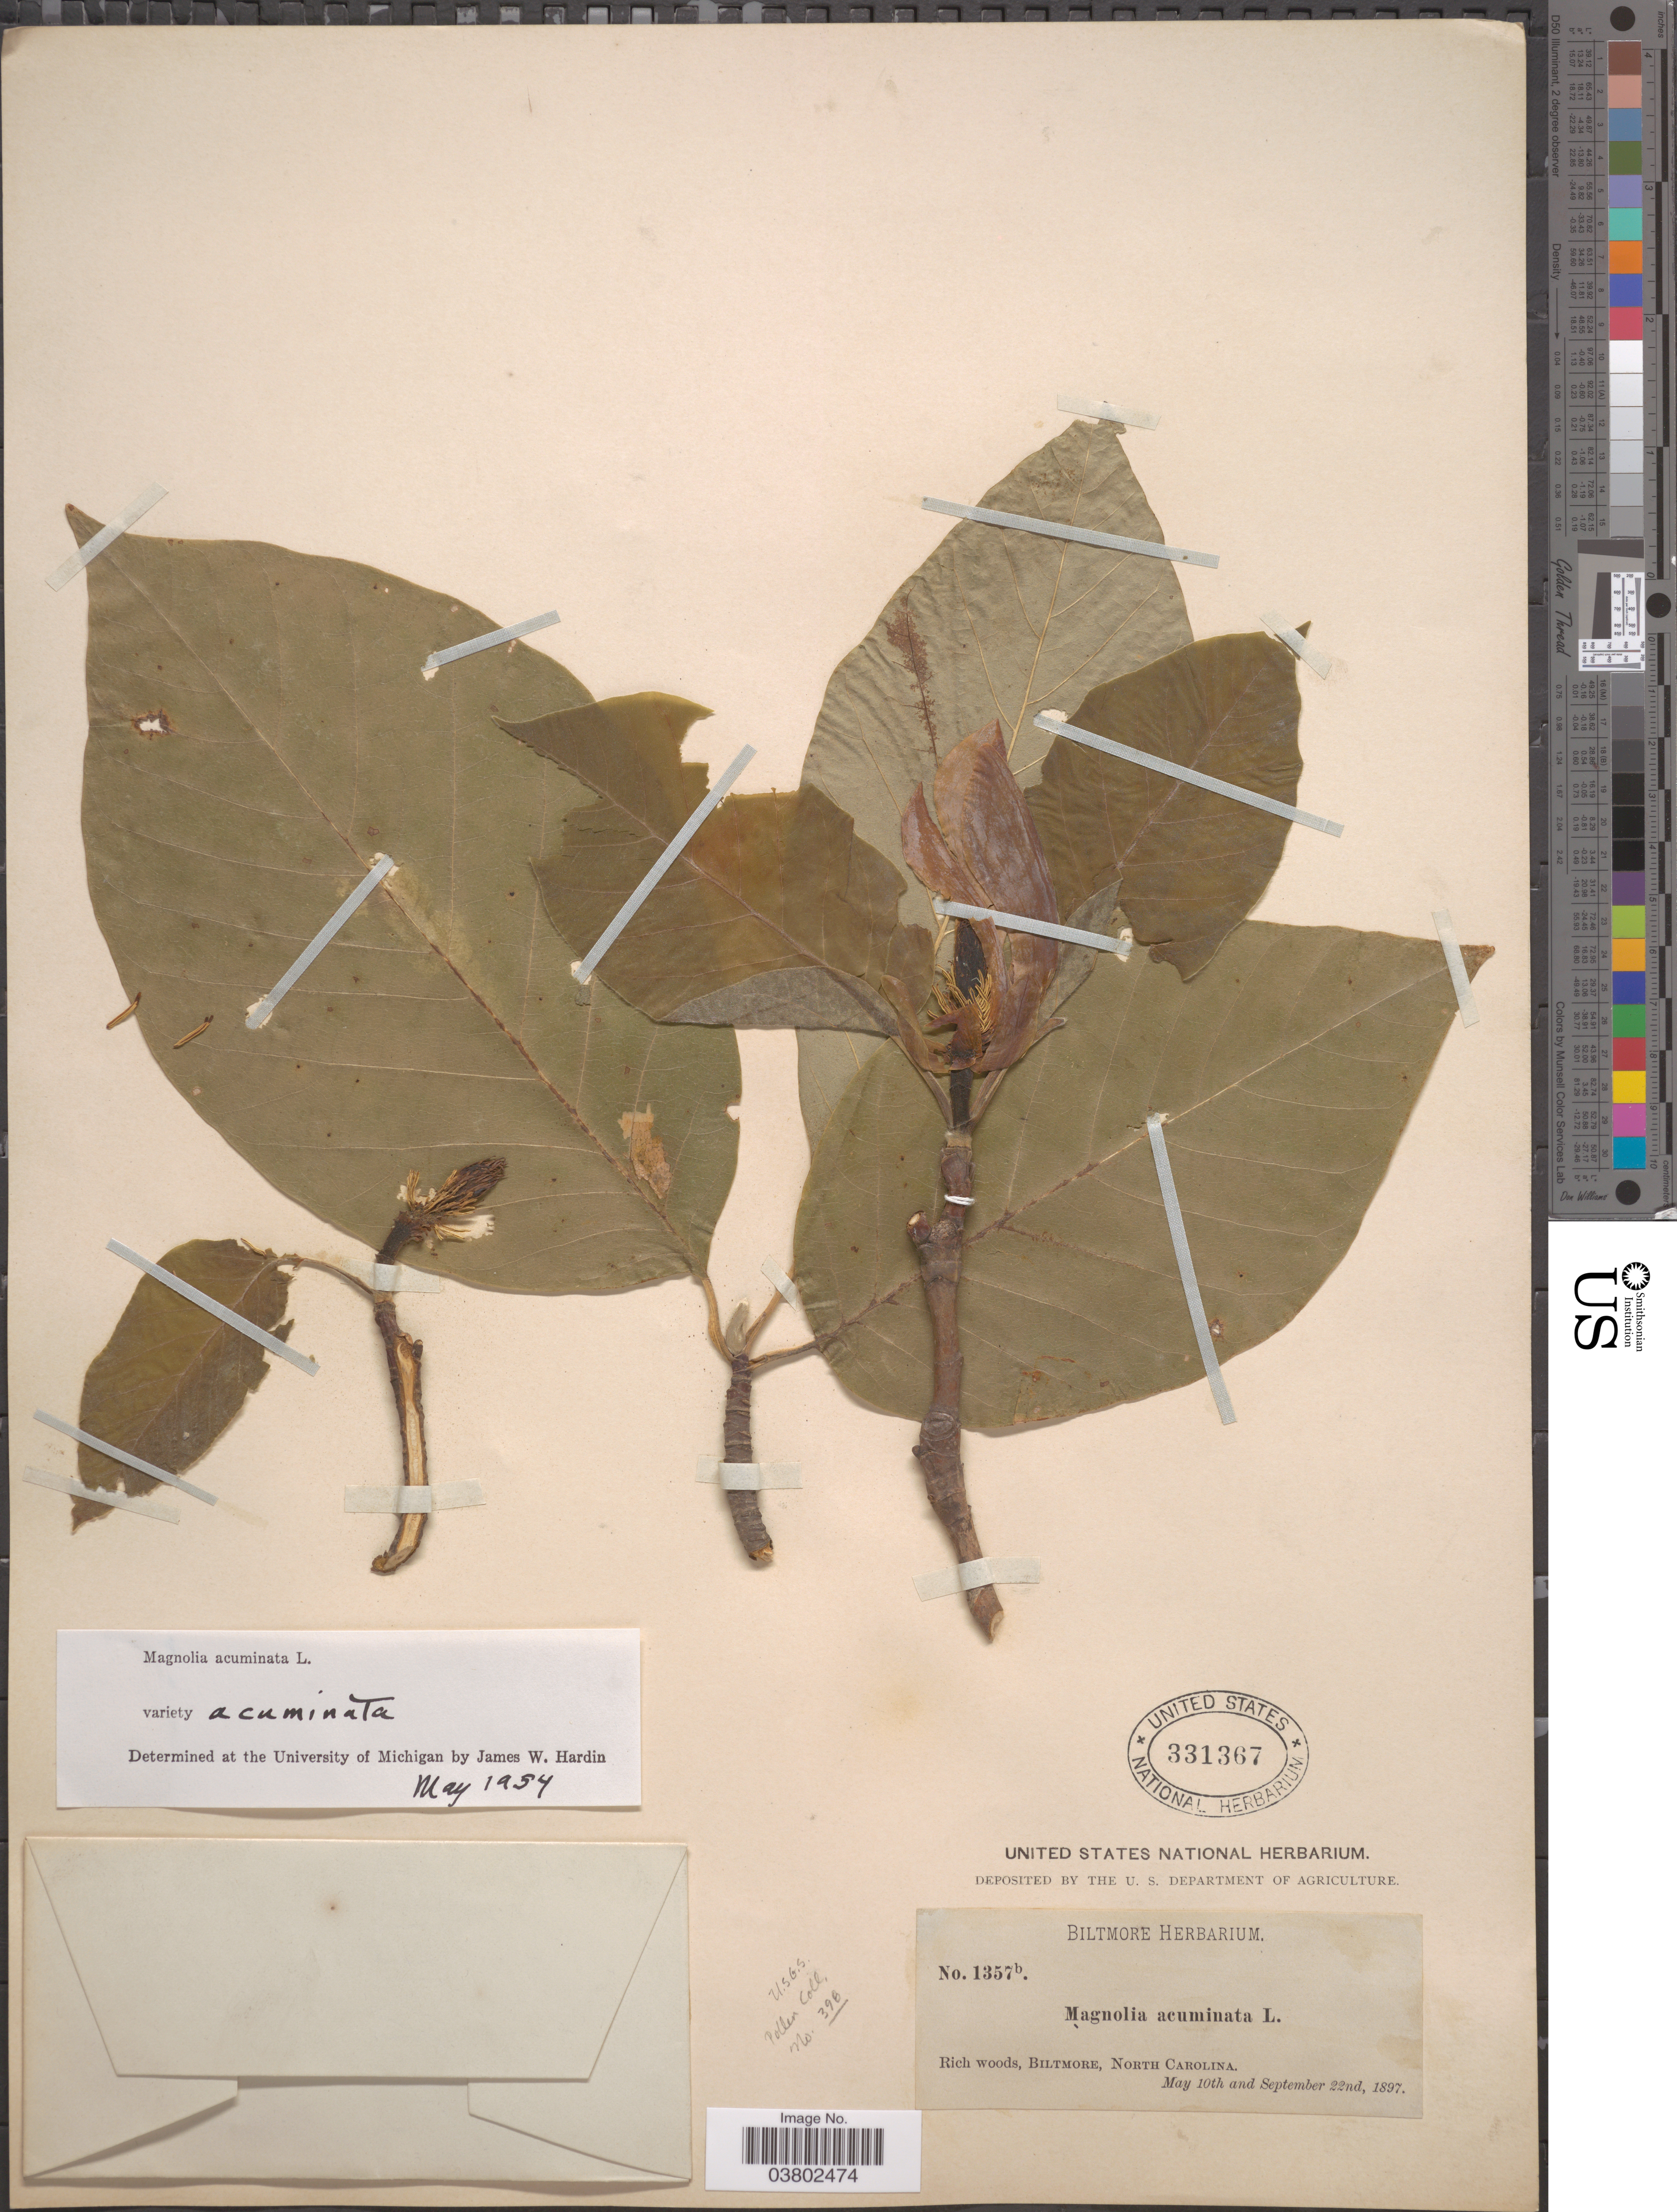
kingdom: Plantae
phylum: Tracheophyta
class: Magnoliopsida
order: Magnoliales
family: Magnoliaceae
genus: Magnolia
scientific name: Magnolia acuminata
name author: (L.) L.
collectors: ex herb. Biltmore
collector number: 1357b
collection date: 1897-05-10/1897-09-22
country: United States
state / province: North Carolina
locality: Biltmore.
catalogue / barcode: US 331367